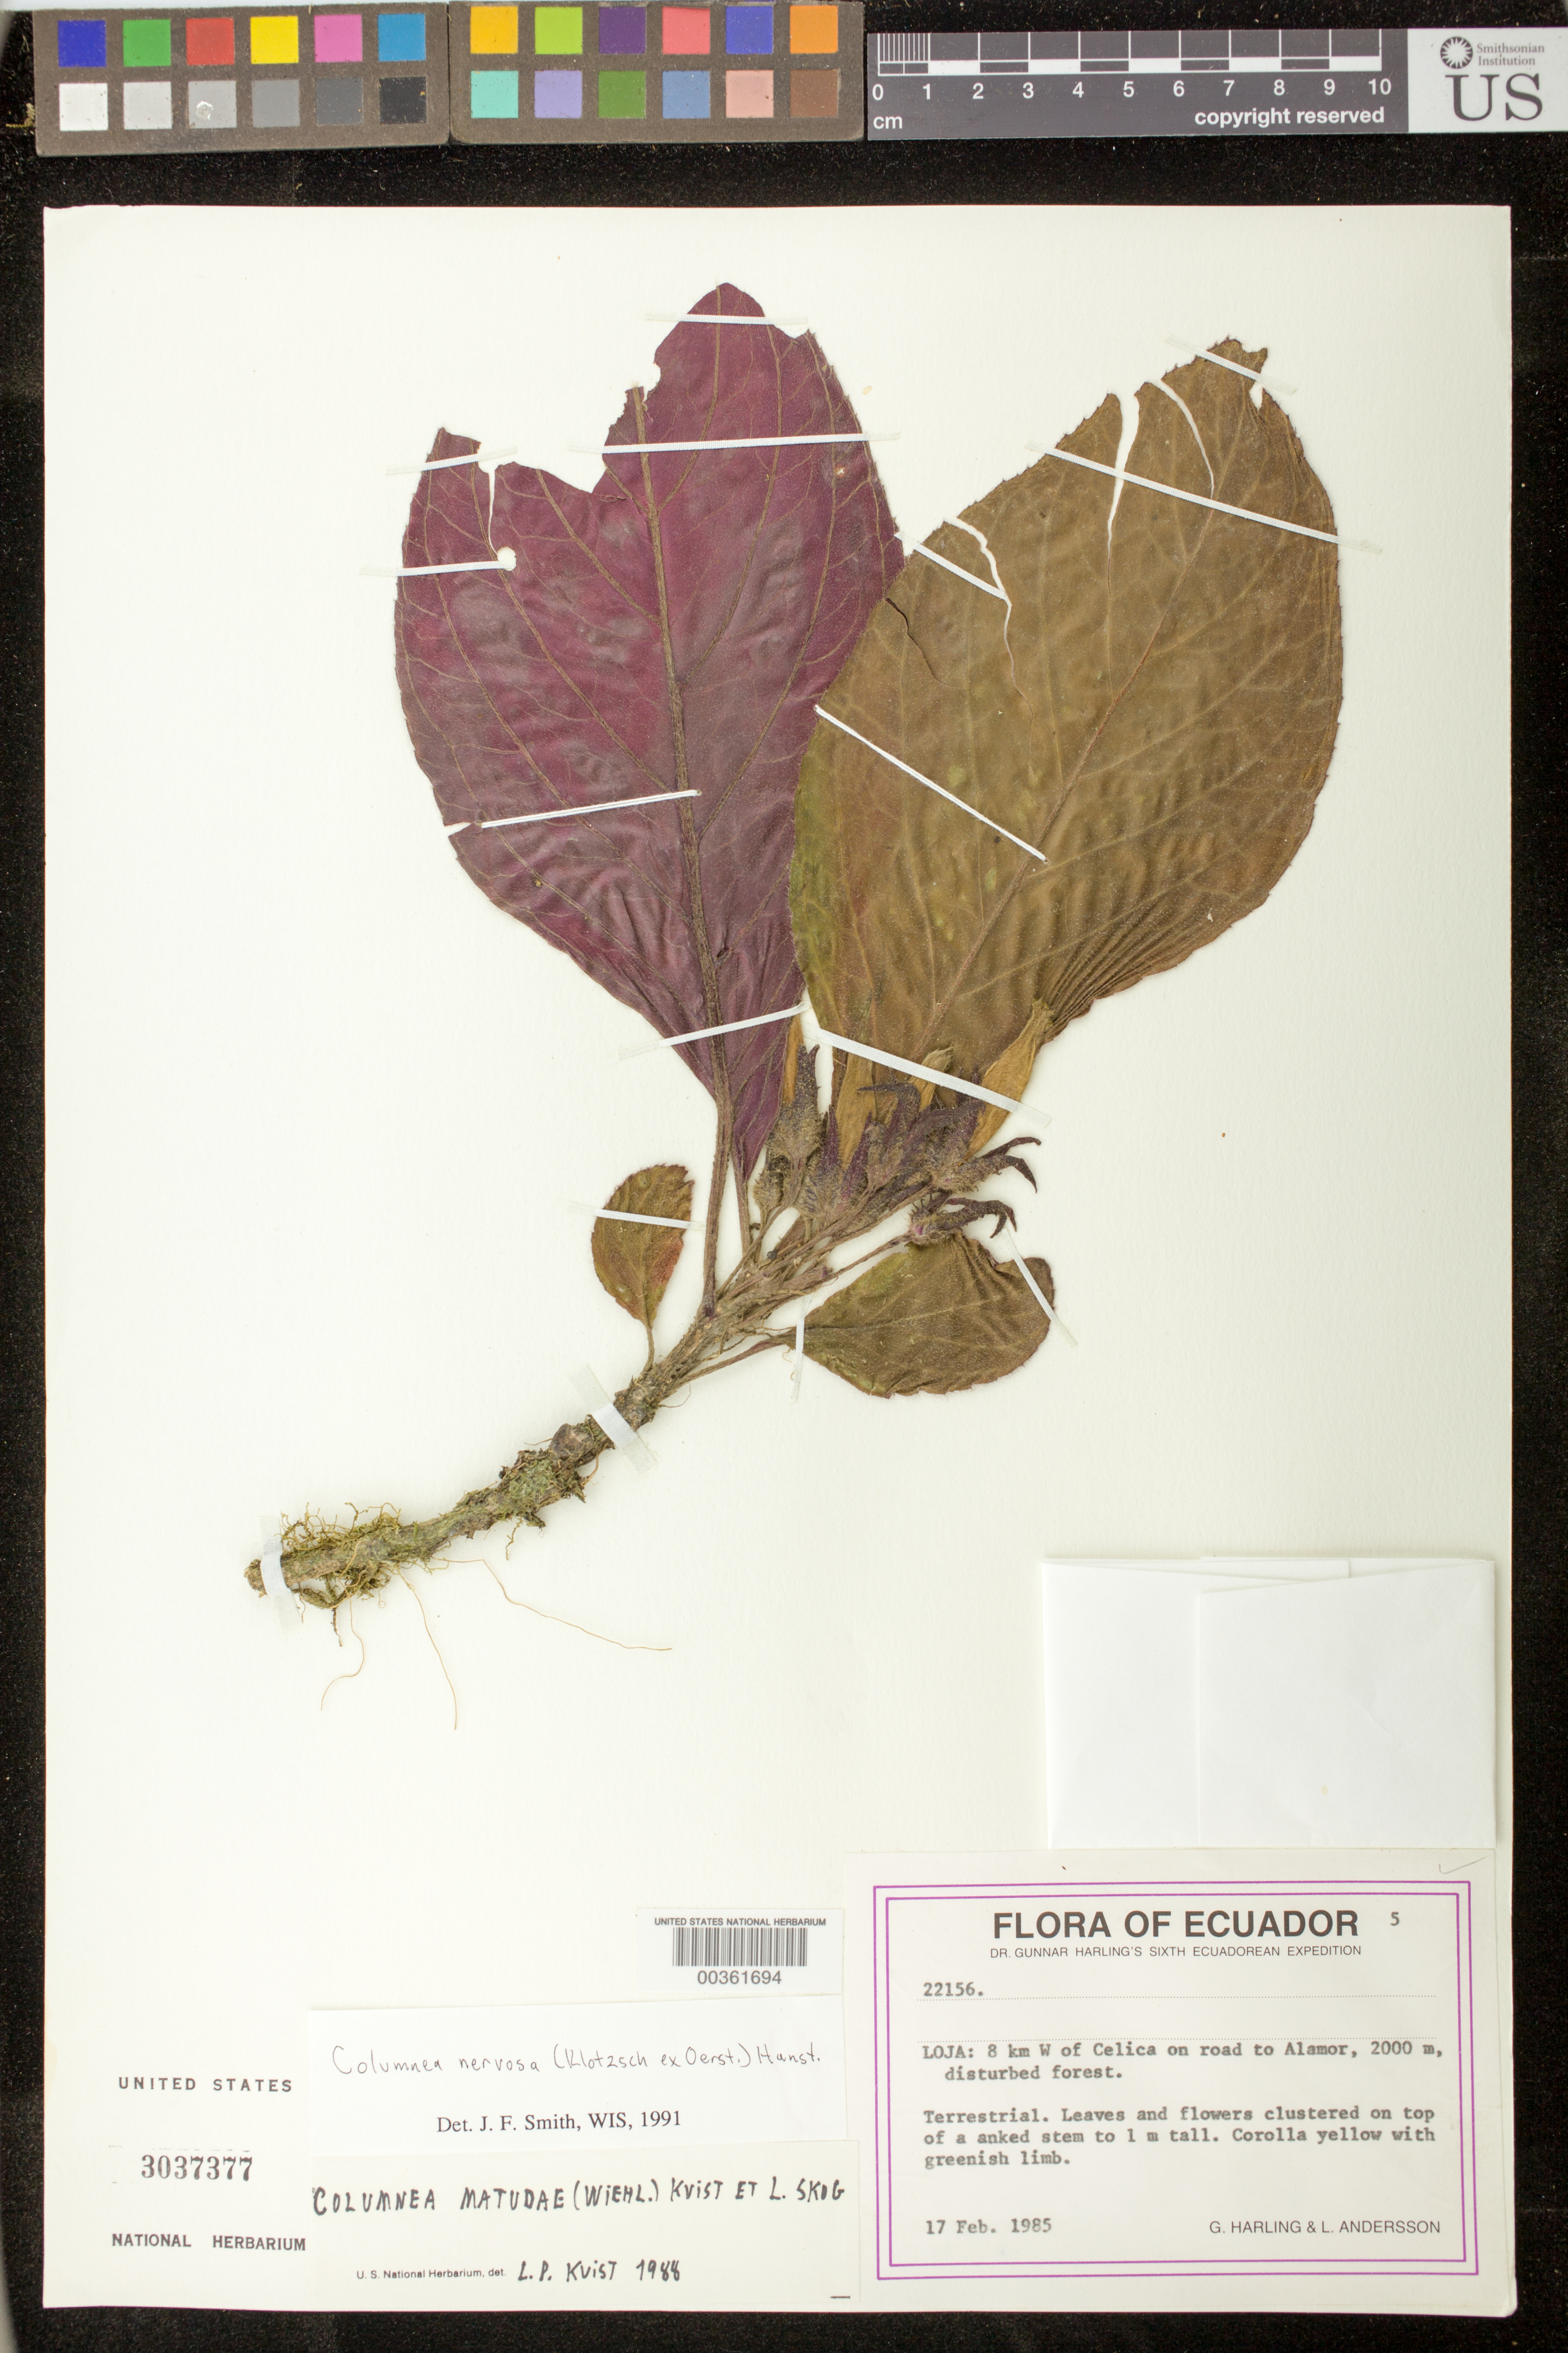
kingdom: Plantae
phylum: Tracheophyta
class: Magnoliopsida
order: Lamiales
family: Gesneriaceae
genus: Columnea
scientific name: Columnea nervosa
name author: (Klotzsch ex Oerst.) Hanst.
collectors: G. Harling & L. Andersson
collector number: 22156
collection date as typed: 17 Feb 1985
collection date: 1985-02-17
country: Ecuador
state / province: Loja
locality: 8 km W of Celica on road to Alamor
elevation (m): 2000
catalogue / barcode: US 3037377